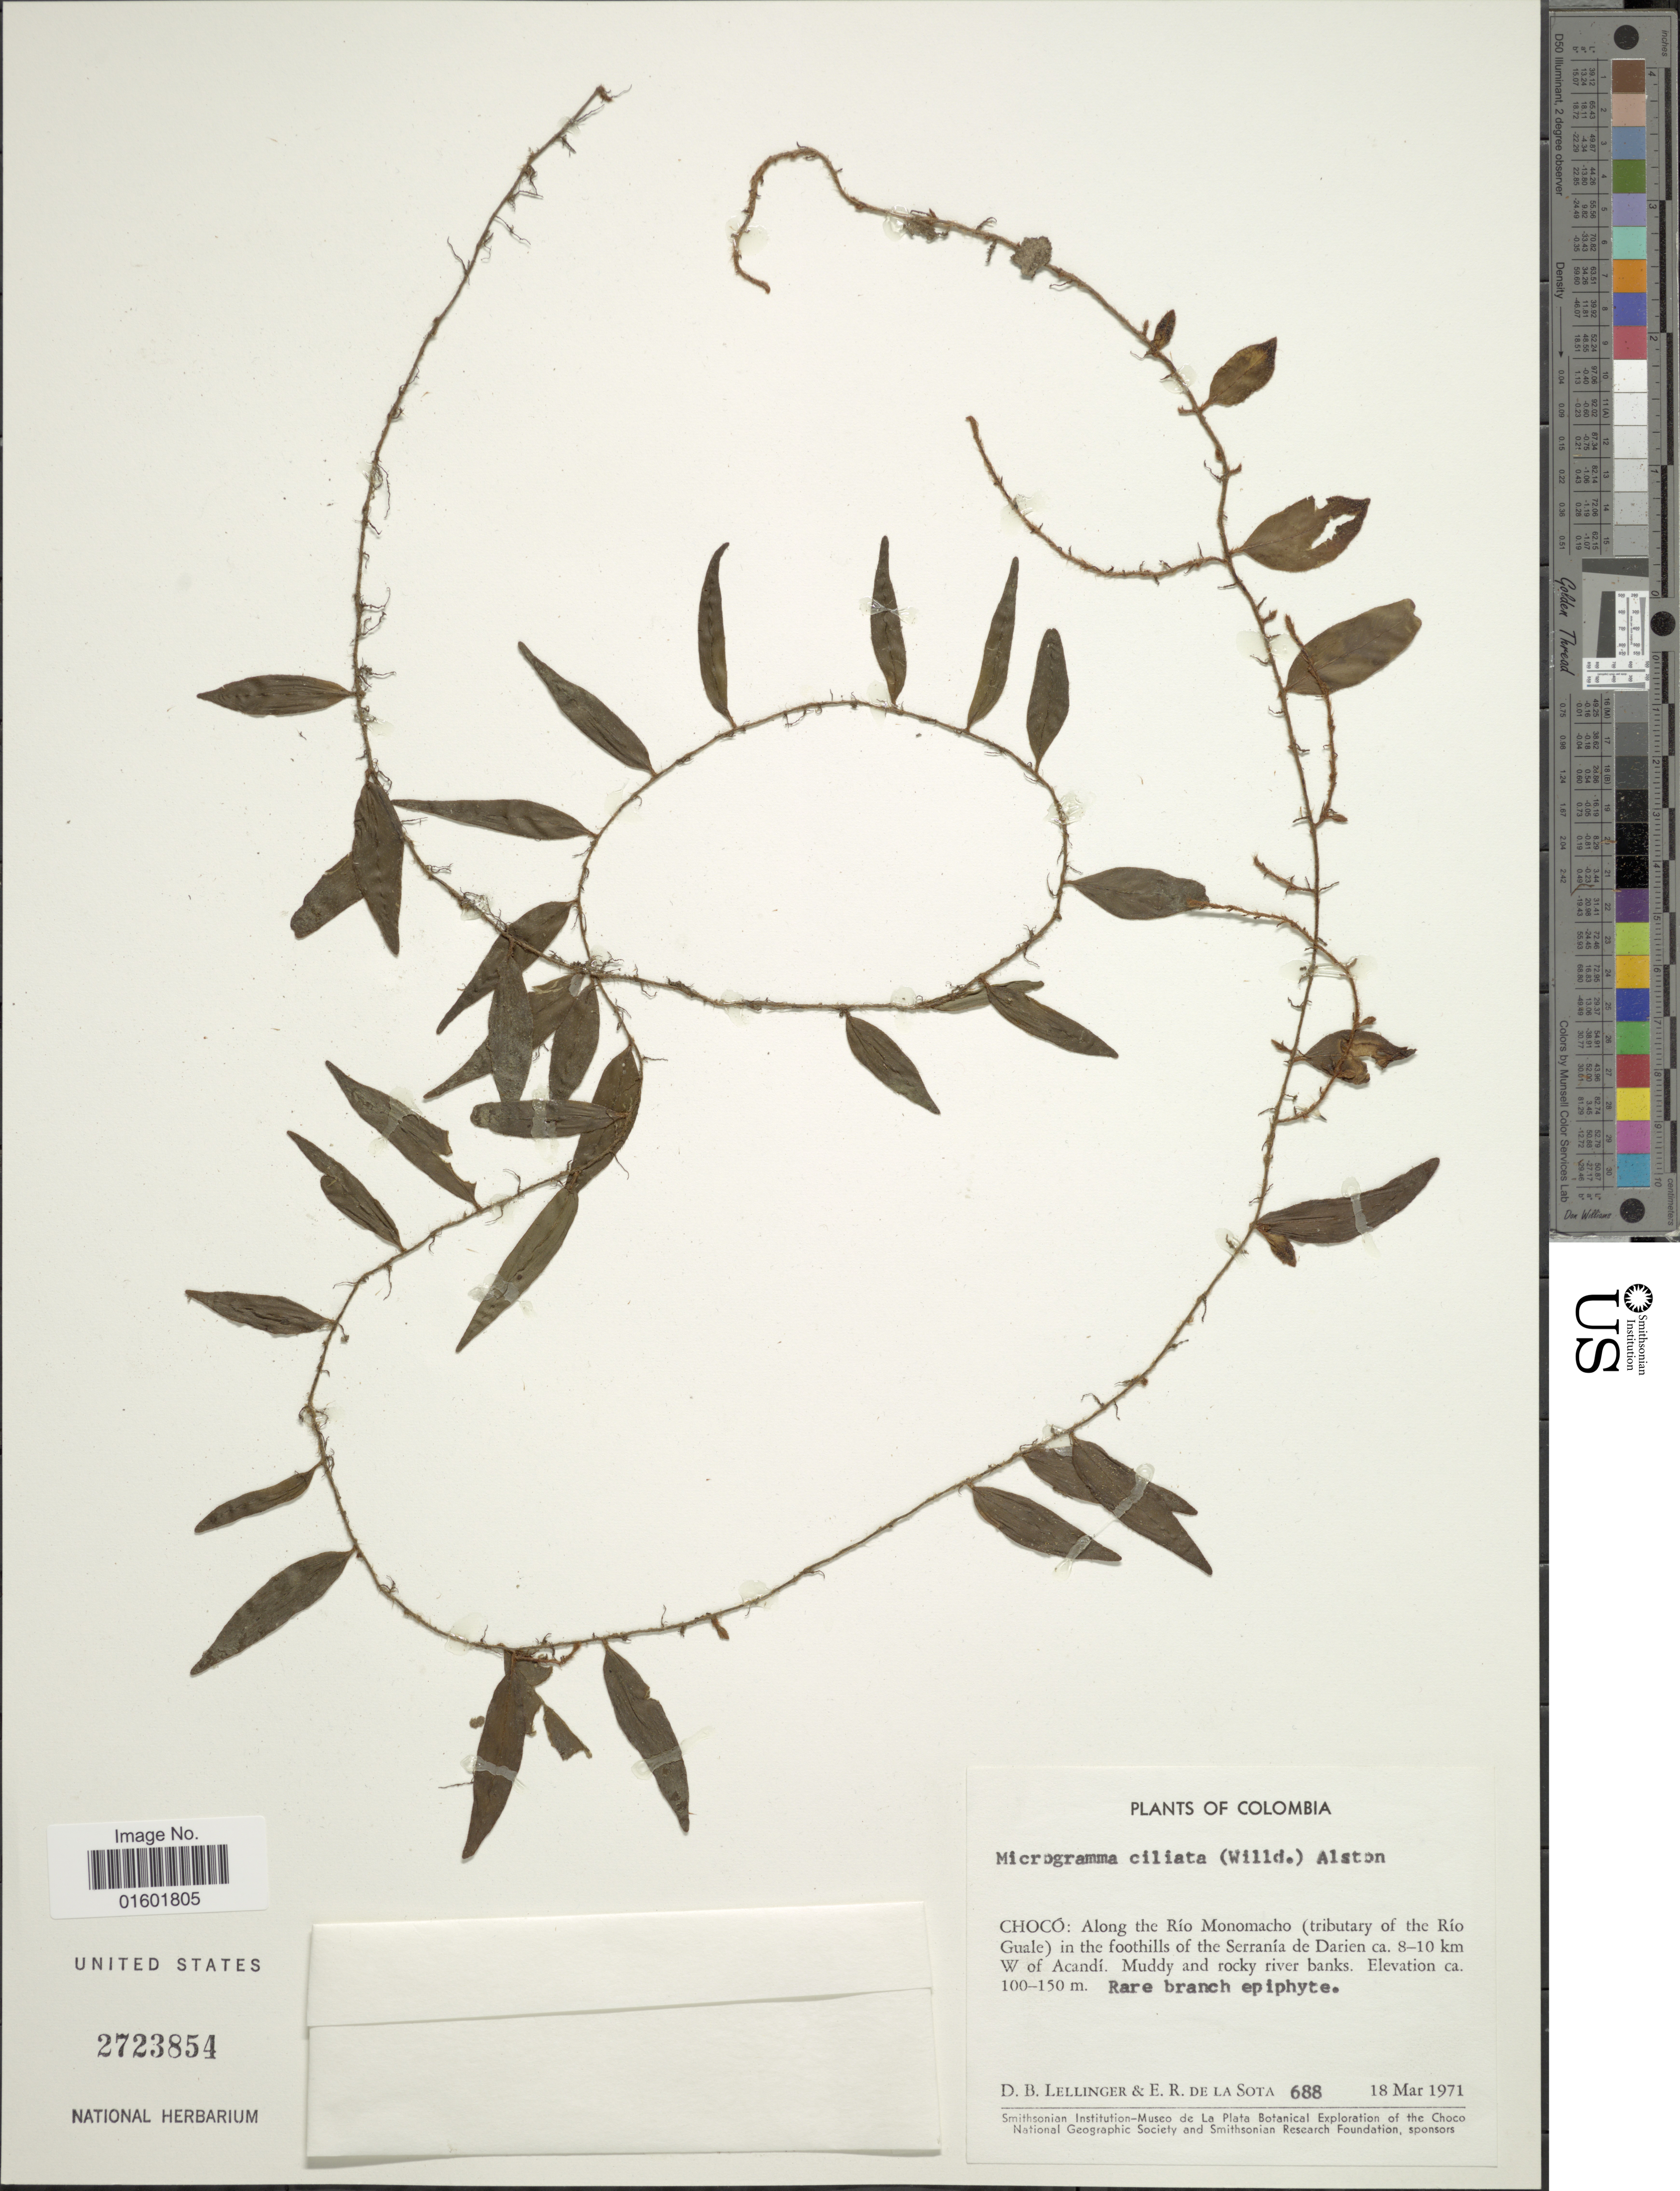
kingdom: Plantae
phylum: Tracheophyta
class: Polypodiopsida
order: Polypodiales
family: Polypodiaceae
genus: Microgramma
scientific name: Microgramma reptans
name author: (Cav.) A.R. Sm.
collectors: D. B. Lellinger & E. R. de la Sota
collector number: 688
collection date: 1971-03-18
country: Colombia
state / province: Chocó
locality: Along the Rio Monomacho (tributary of the Rio Guale) in the foothills of the Serrannia de Darien ca. 8-10 km W of Acandi. Muddy and rocky river banks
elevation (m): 100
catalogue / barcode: US 2723854